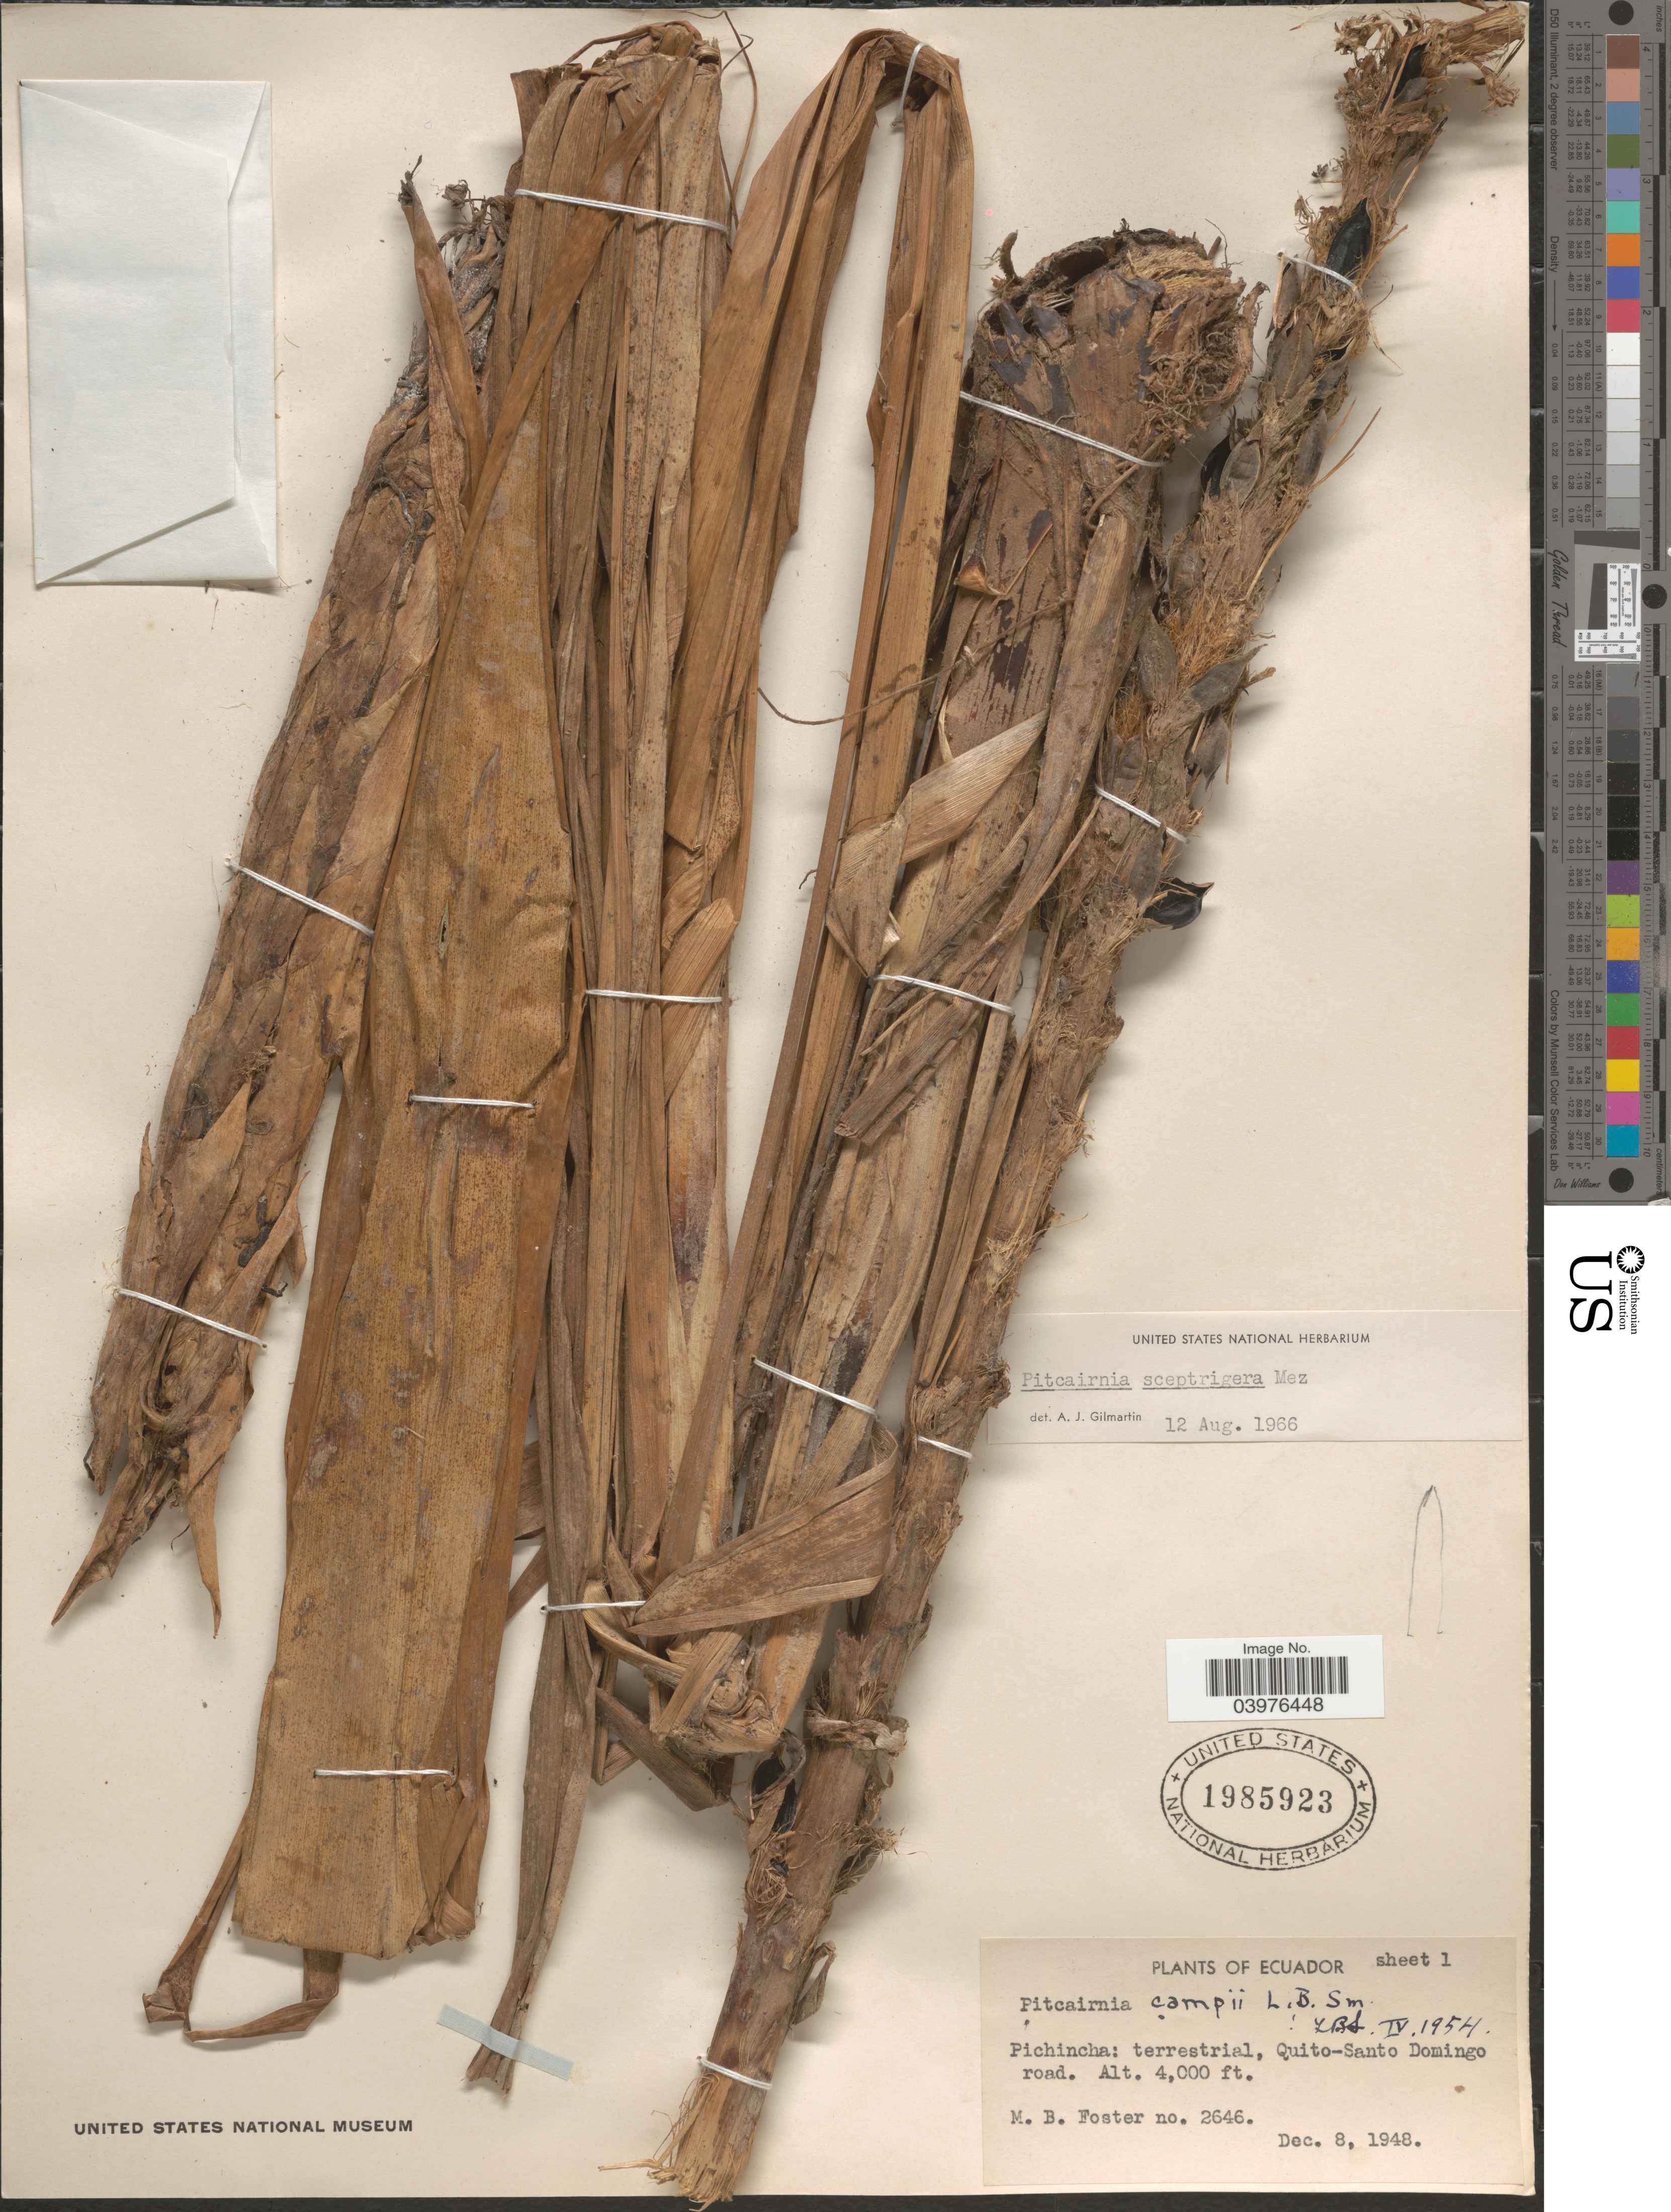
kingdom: Plantae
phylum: Tracheophyta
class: Liliopsida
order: Poales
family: Bromeliaceae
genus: Pitcairnia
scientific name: Pitcairnia sceptrigera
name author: Mez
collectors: M. B. Foster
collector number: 2646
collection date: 1948-12-08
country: Ecuador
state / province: Pichincha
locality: Quito-Santo Domingo road.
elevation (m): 1219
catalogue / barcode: US 1985923